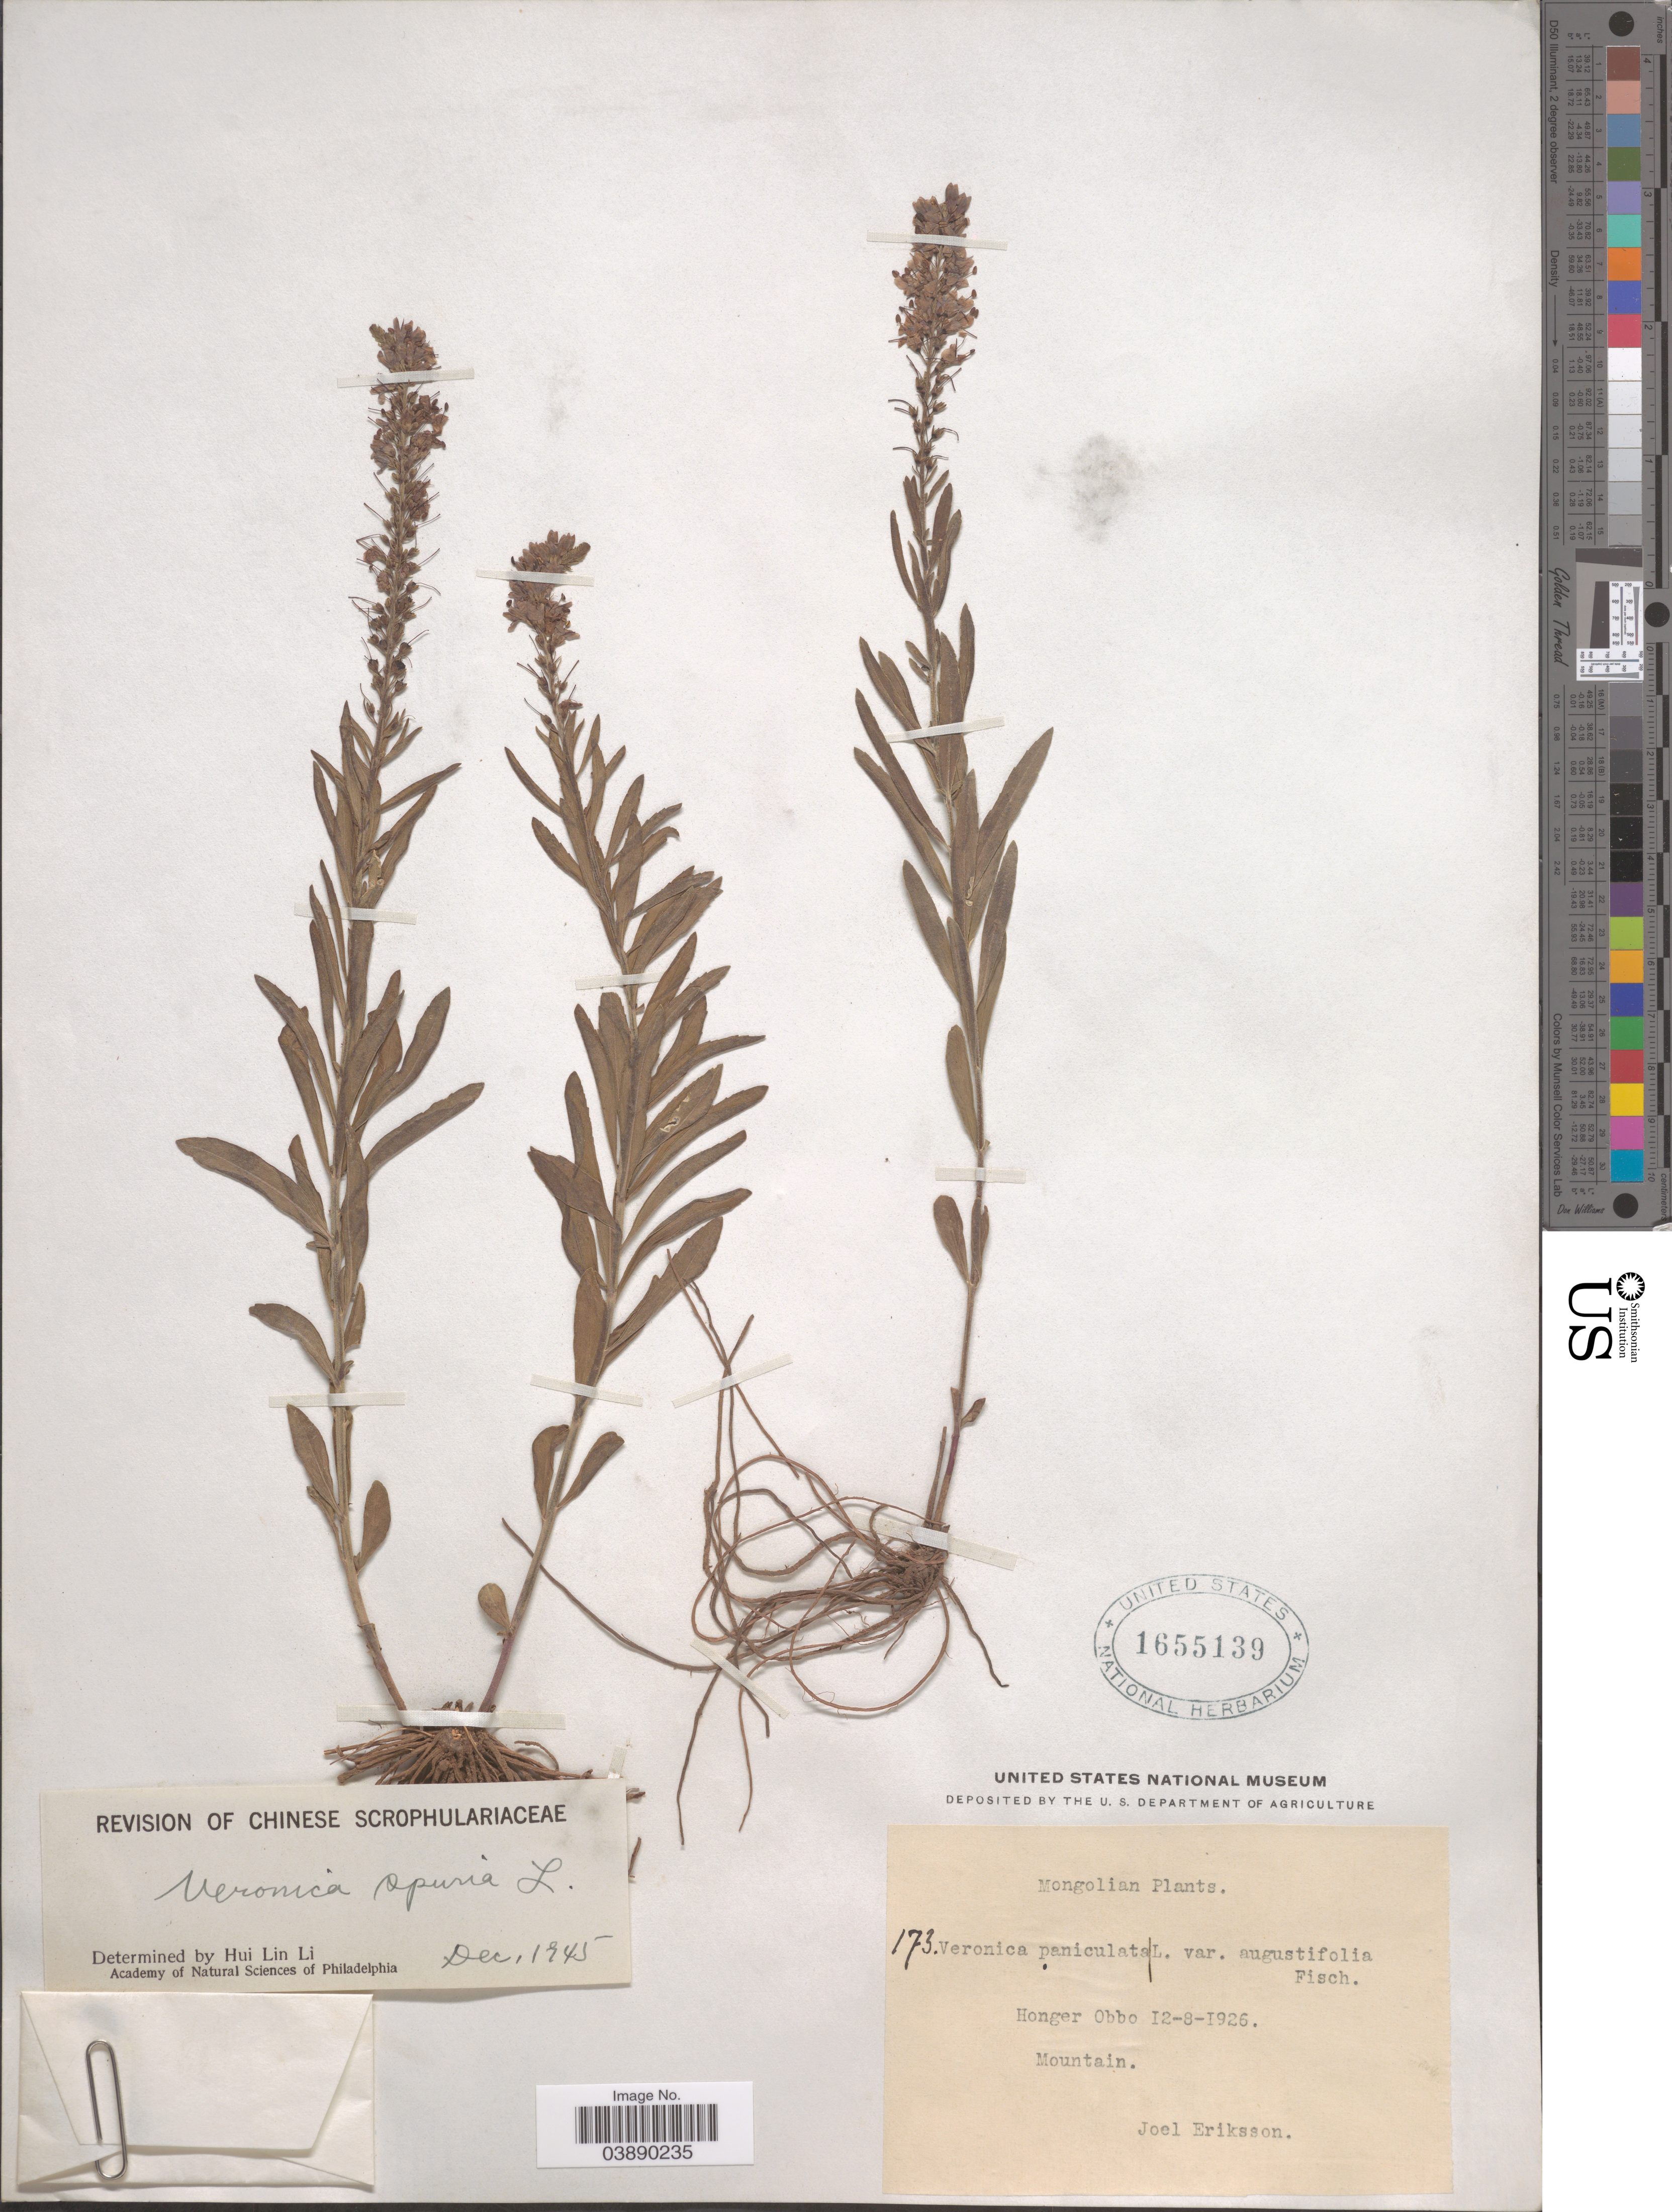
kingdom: Plantae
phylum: Tracheophyta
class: Magnoliopsida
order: Lamiales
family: Plantaginaceae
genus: Veronica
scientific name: Veronica linariifolia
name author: Pall. ex Link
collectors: J. Eriksson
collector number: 173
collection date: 1926-08-12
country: Mongolia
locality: Honger Obbo. Mountain.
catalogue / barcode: US 1655139